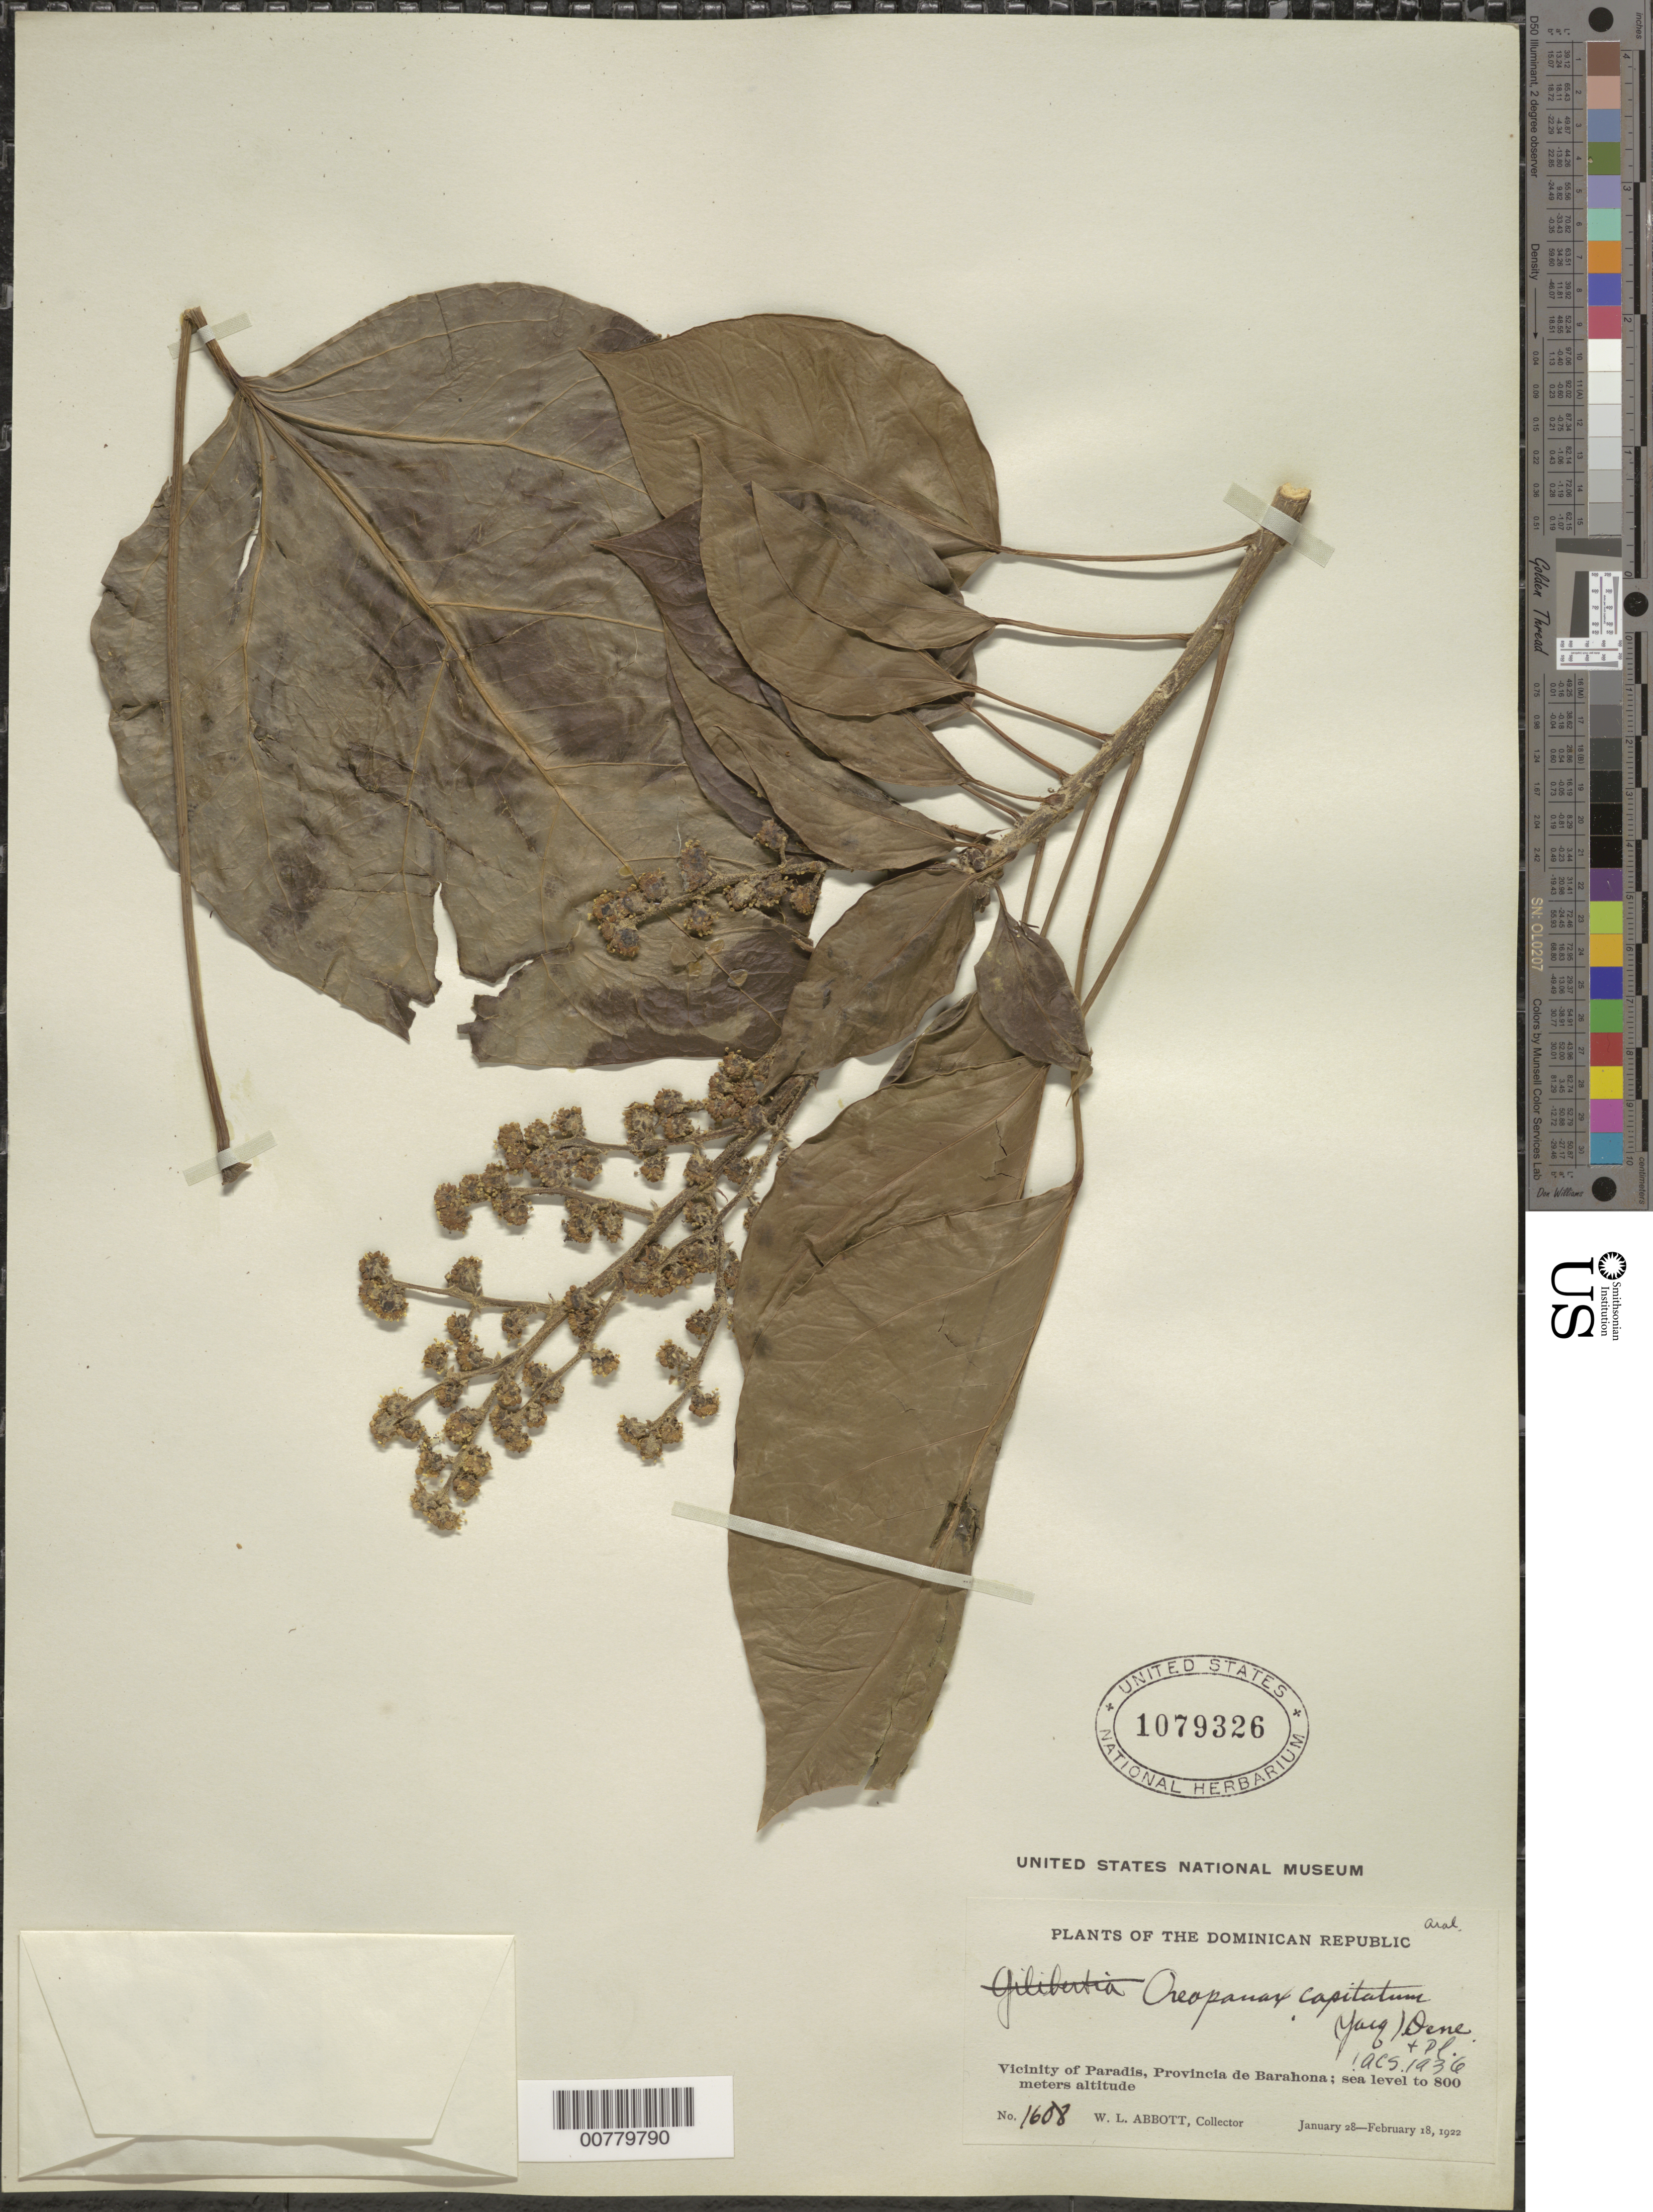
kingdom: Plantae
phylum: Tracheophyta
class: Magnoliopsida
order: Apiales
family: Araliaceae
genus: Oreopanax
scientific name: Oreopanax capitatus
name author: (Jacq.) Decne. & Planch.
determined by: Smith, A. C.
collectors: W. L. Abbott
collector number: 1608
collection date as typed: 28 Jan 1922 to 18 Feb 1922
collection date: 1922-01-28/1922-02-18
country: Dominican Republic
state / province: Barahona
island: Hispaniola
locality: Vicinity of Paradis.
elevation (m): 0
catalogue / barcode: US 1078326